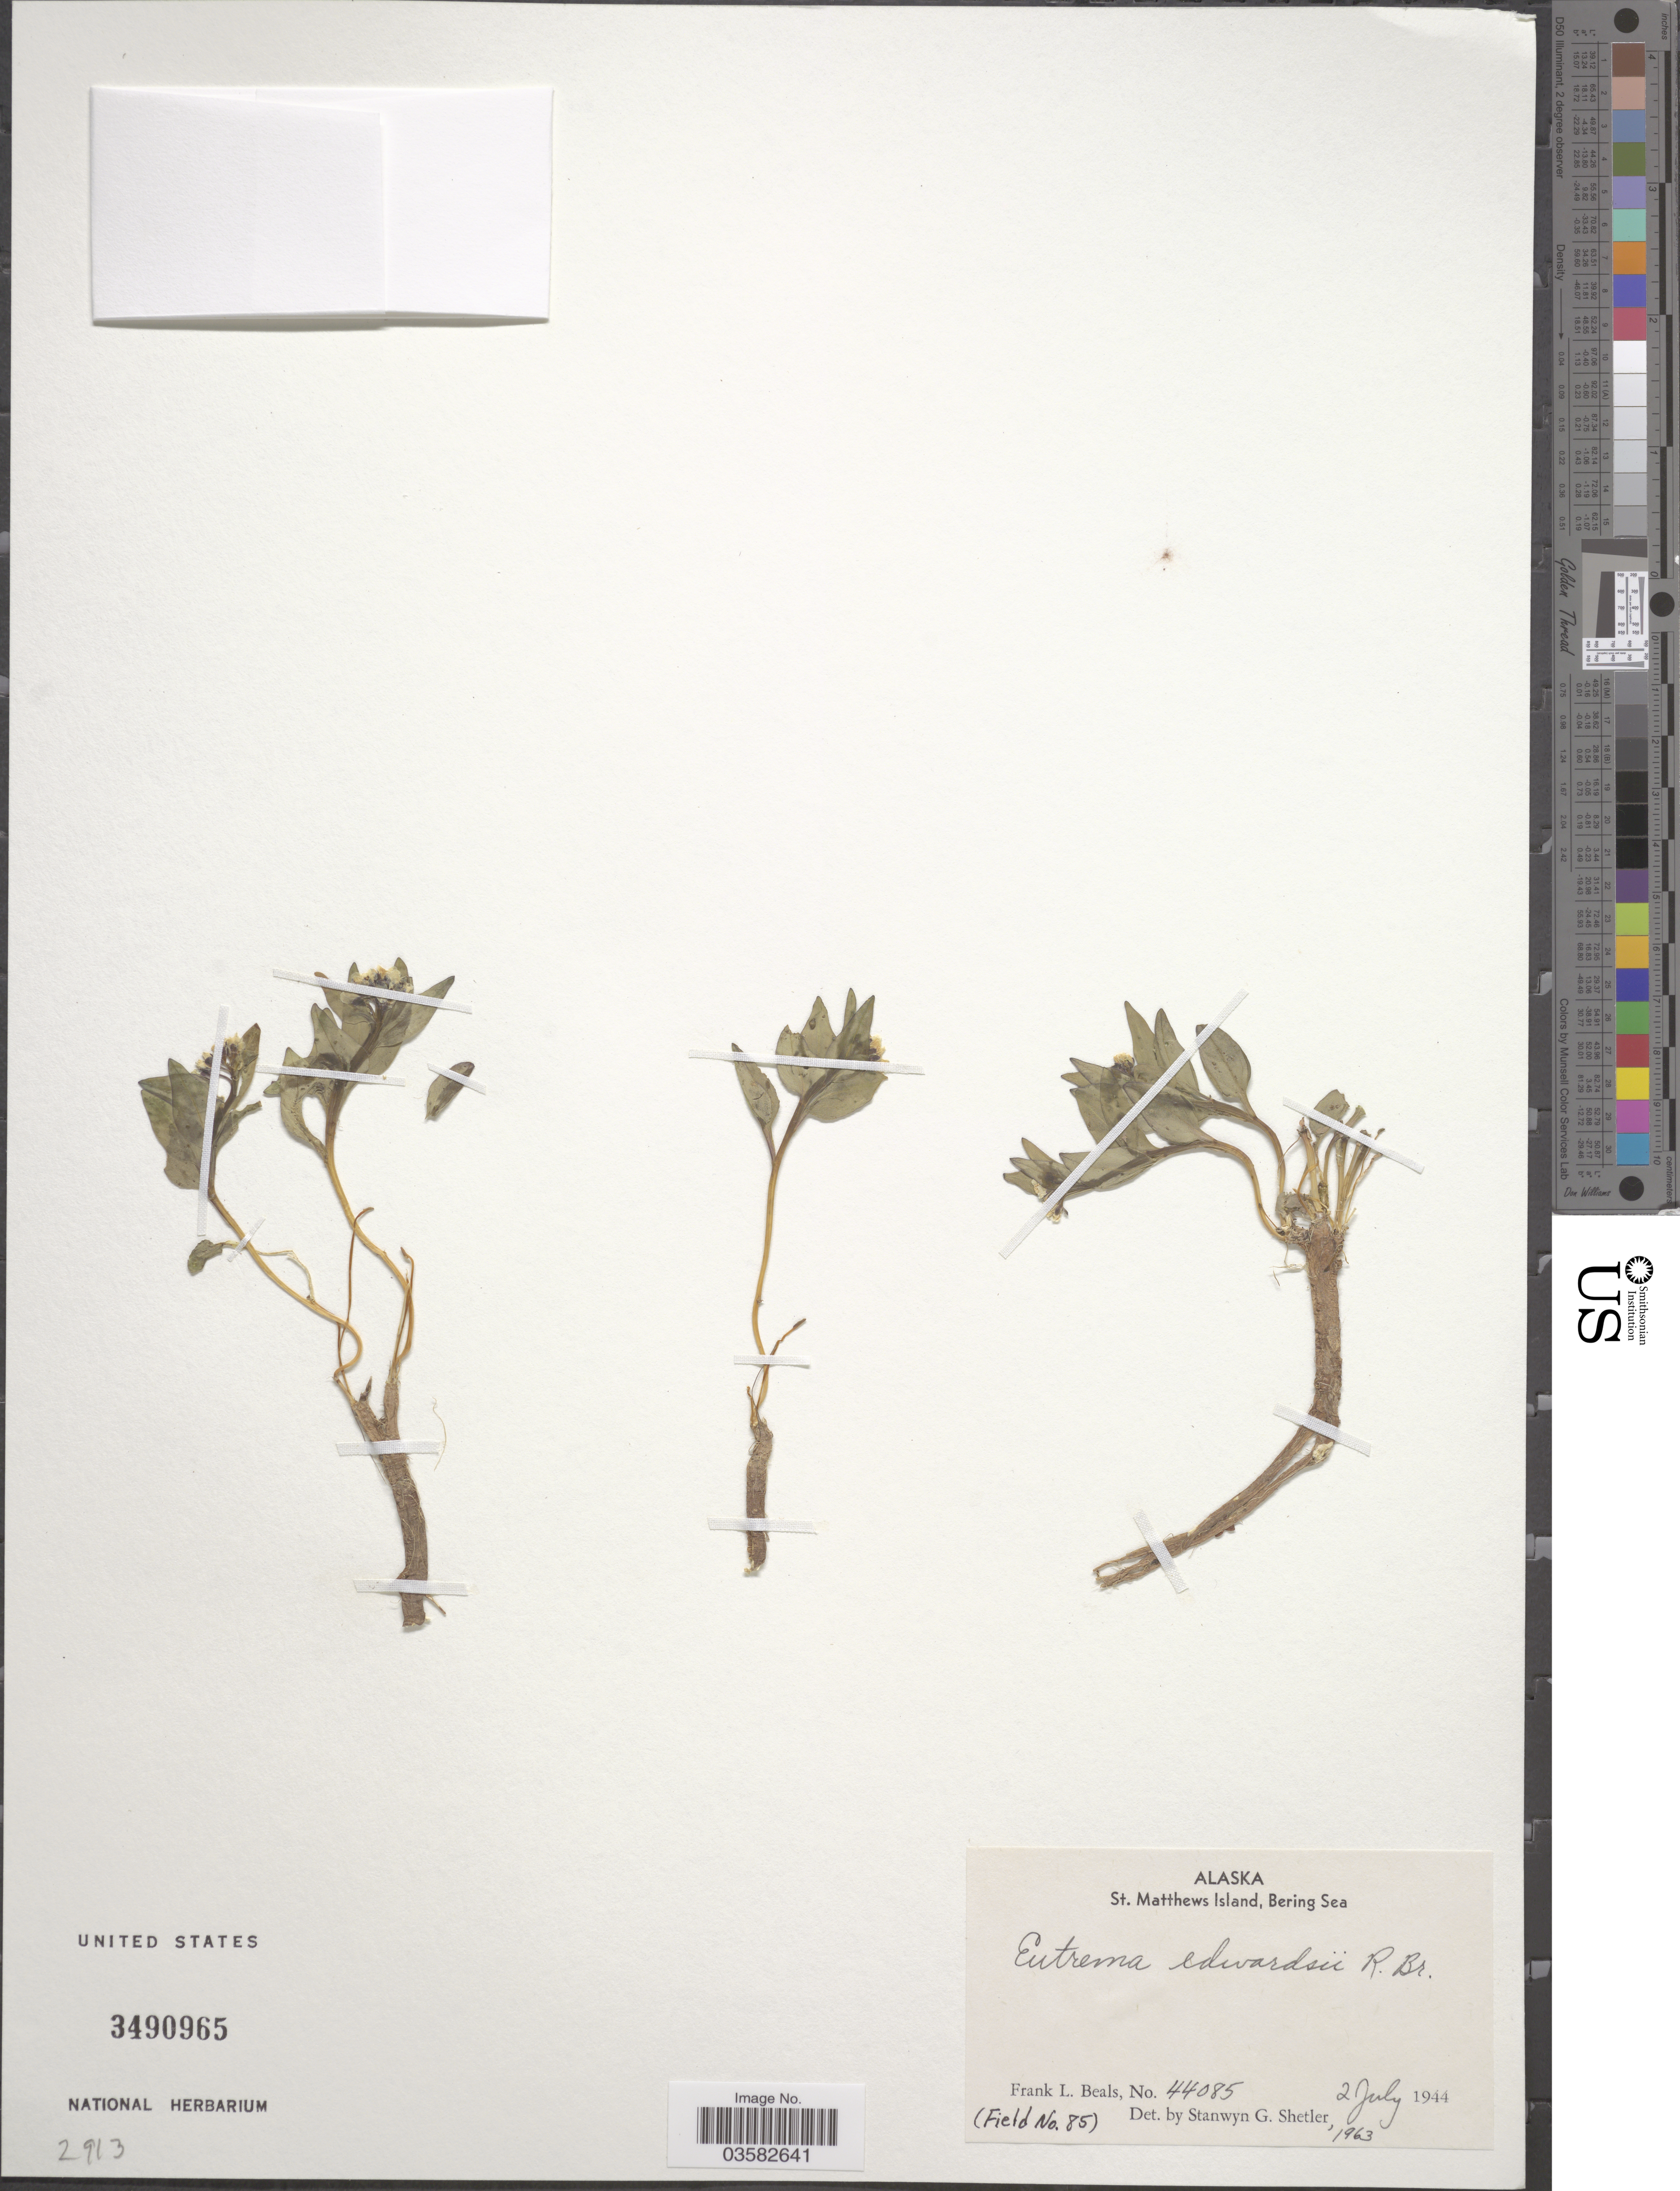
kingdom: Plantae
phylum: Tracheophyta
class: Magnoliopsida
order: Brassicales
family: Brassicaceae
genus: Eutrema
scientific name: Eutrema edwardsii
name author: R. Br.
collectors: F. Beals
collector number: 44085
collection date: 1944-07-02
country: United States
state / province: Alaska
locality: St. Matthews Island, Bering Sea.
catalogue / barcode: US 3490965